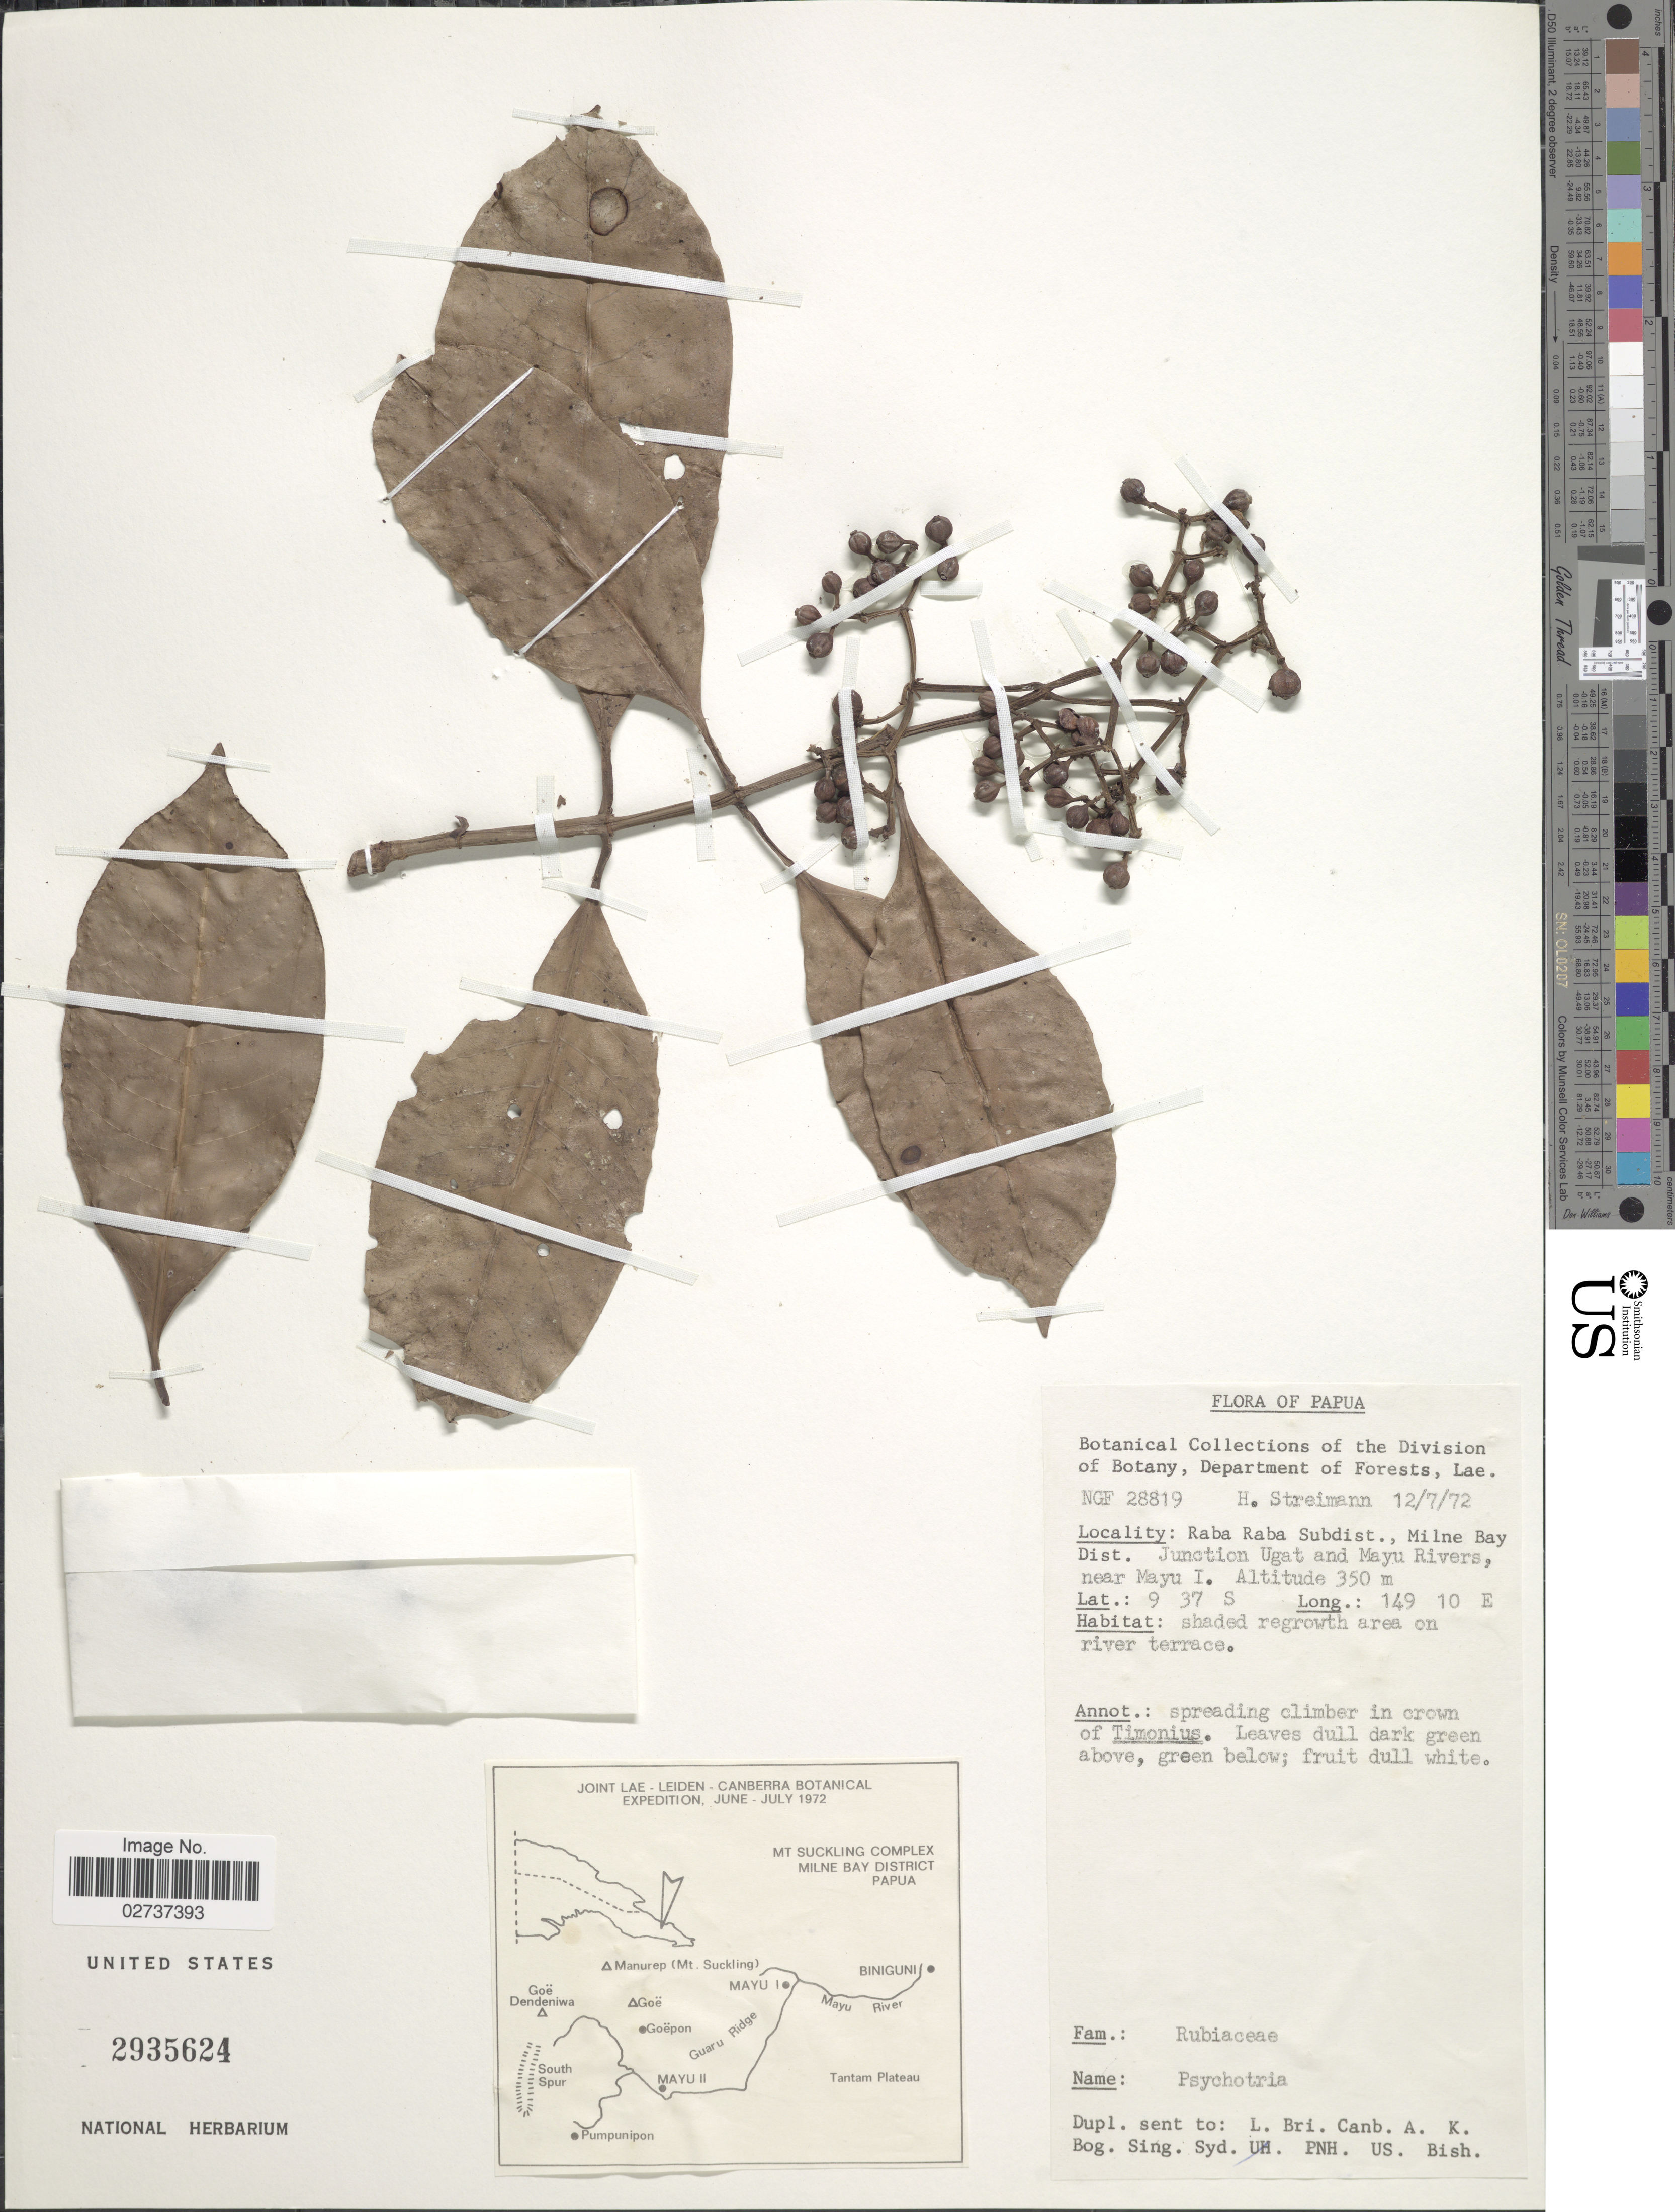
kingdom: Plantae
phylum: Tracheophyta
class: Magnoliopsida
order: Gentianales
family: Rubiaceae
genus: Psychotria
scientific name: Psychotria sp.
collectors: H. Streimann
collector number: NGF 28819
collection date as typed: Transcribed d/m/y: 12/7/72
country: Papua New Guinea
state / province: Milne Bay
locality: Papua. Raba Raba Subdist., Milne Bay Dist. Junction Ugat and Mayu Rivers, near Mayu I.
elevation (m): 350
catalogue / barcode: US 2935624